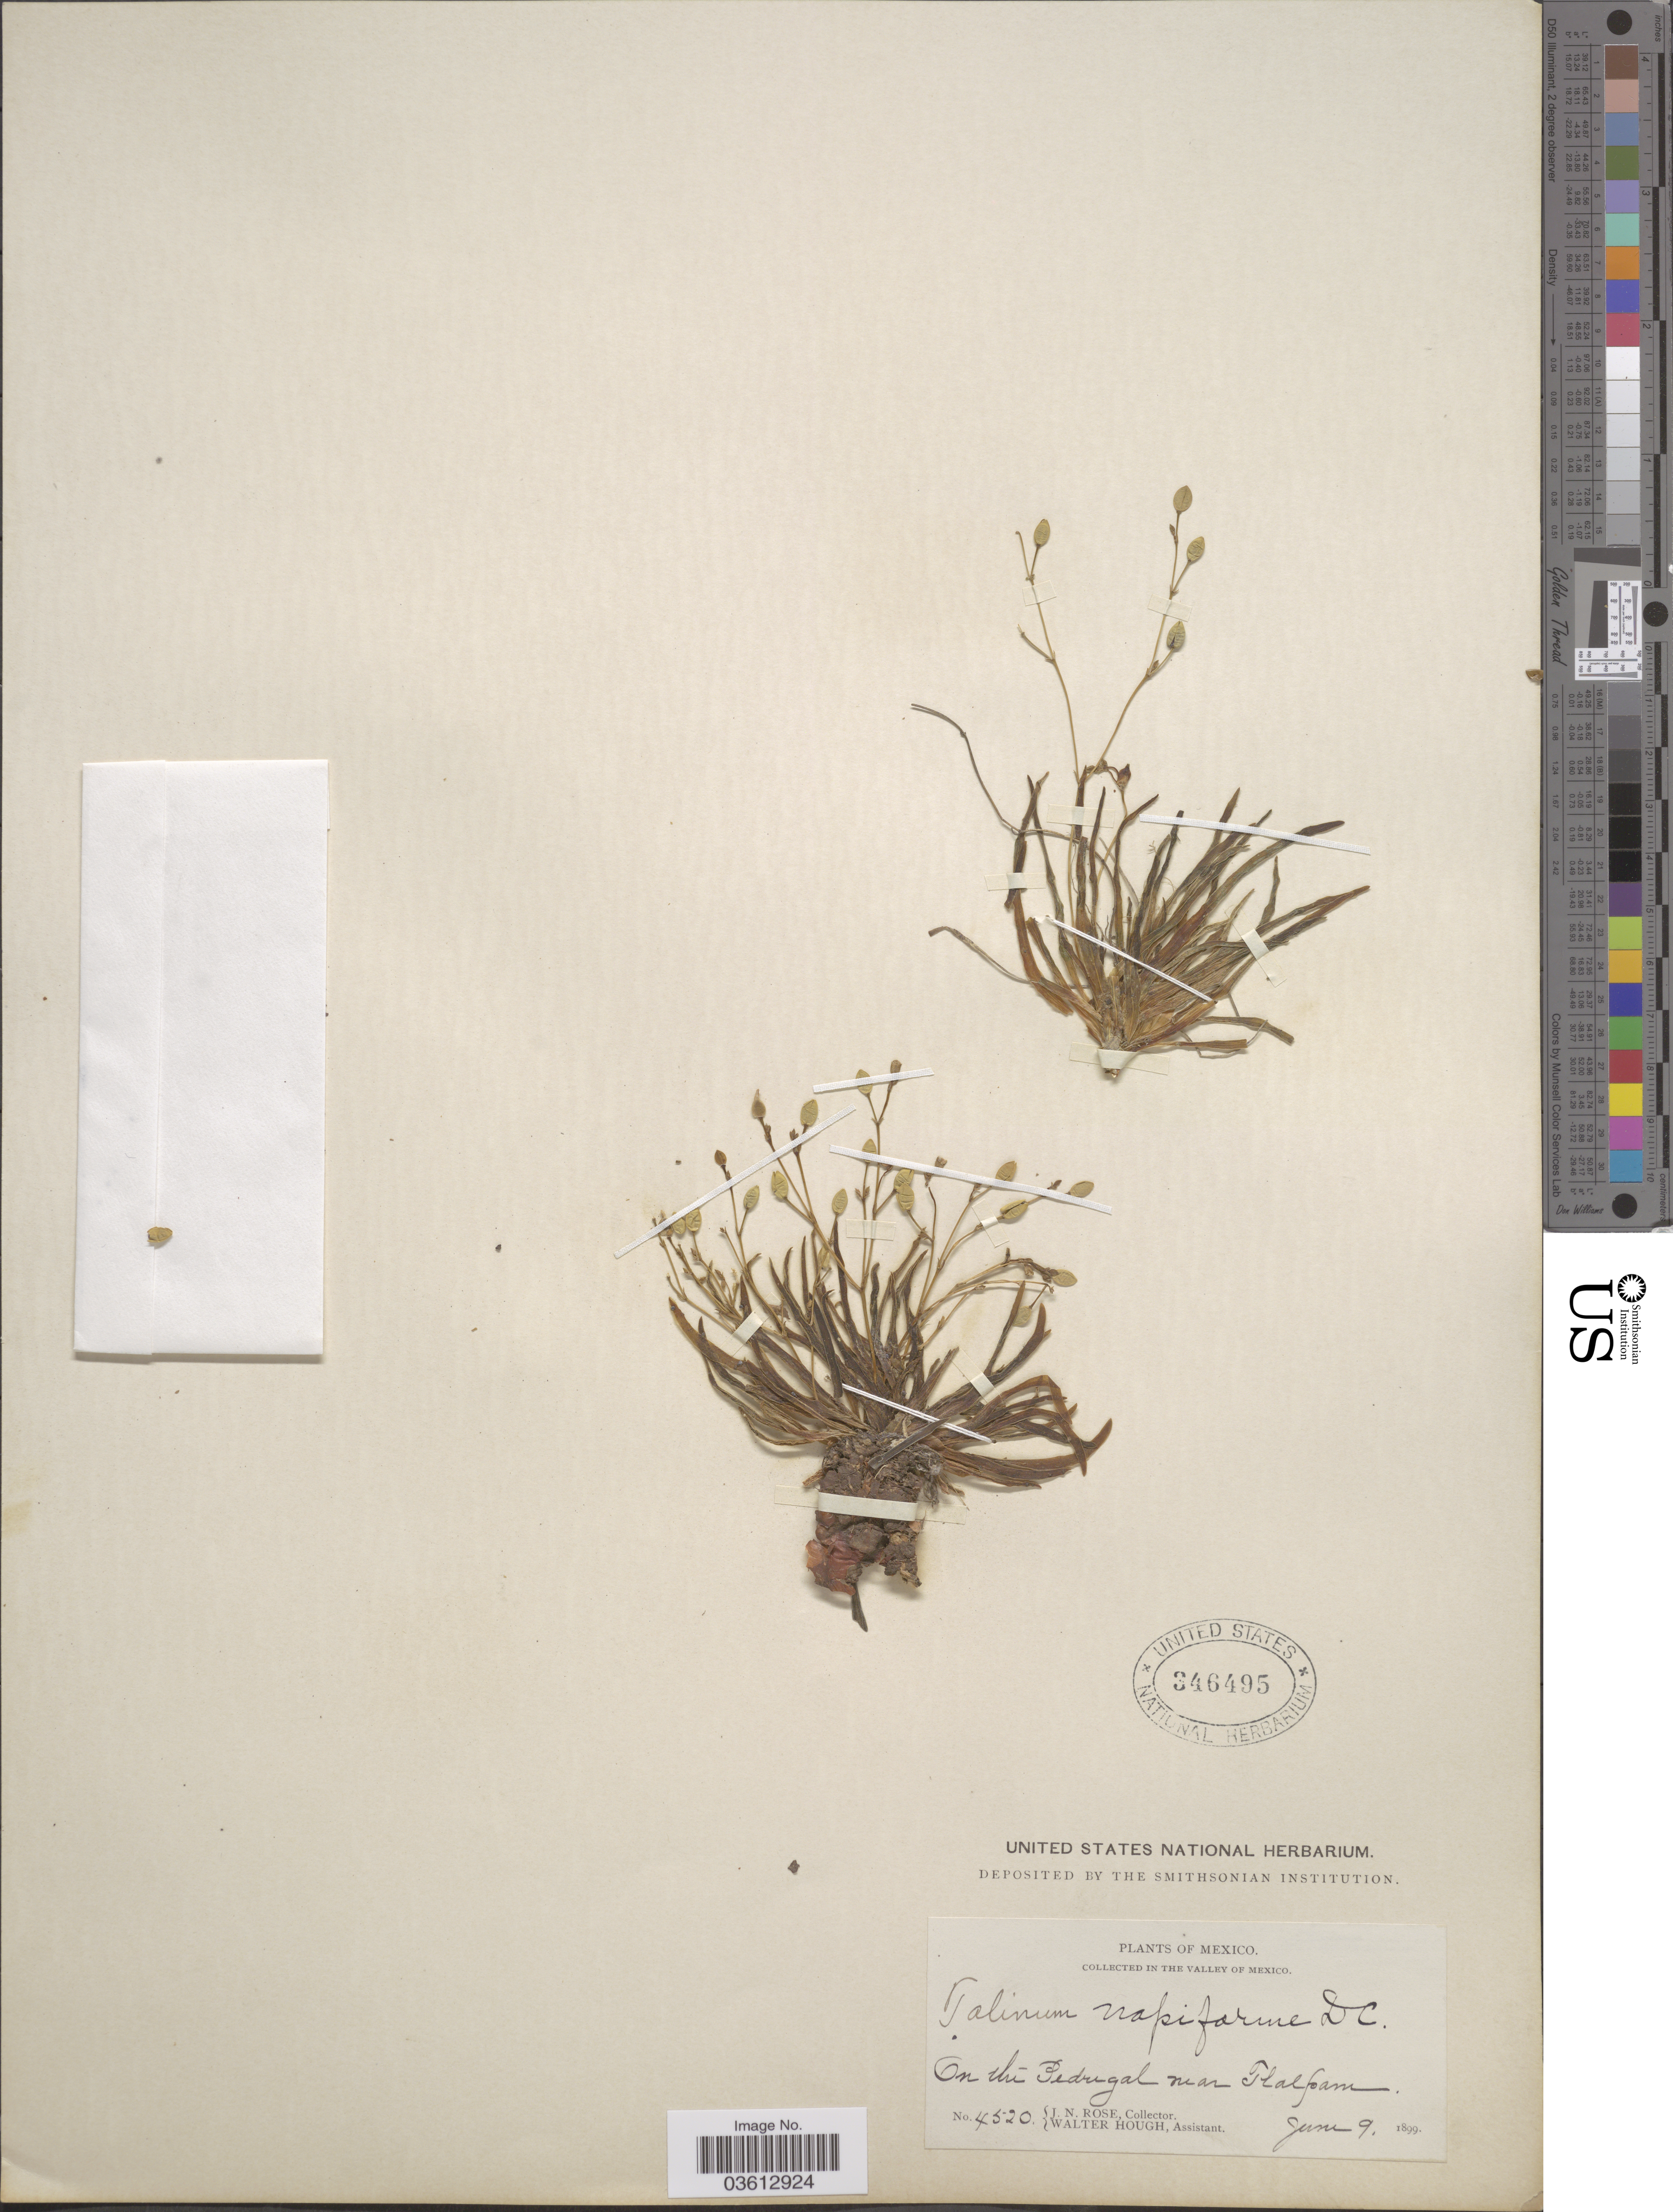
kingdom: Plantae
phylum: Tracheophyta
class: Magnoliopsida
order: Caryophyllales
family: Talinaceae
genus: Talinum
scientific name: Talinum napiforme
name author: DC.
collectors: J. N. Rose & W. Hough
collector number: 4520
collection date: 1899-06-09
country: Mexico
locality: Valley of Mexico. On the Pedregal near Tlalpam.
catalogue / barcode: US 346495